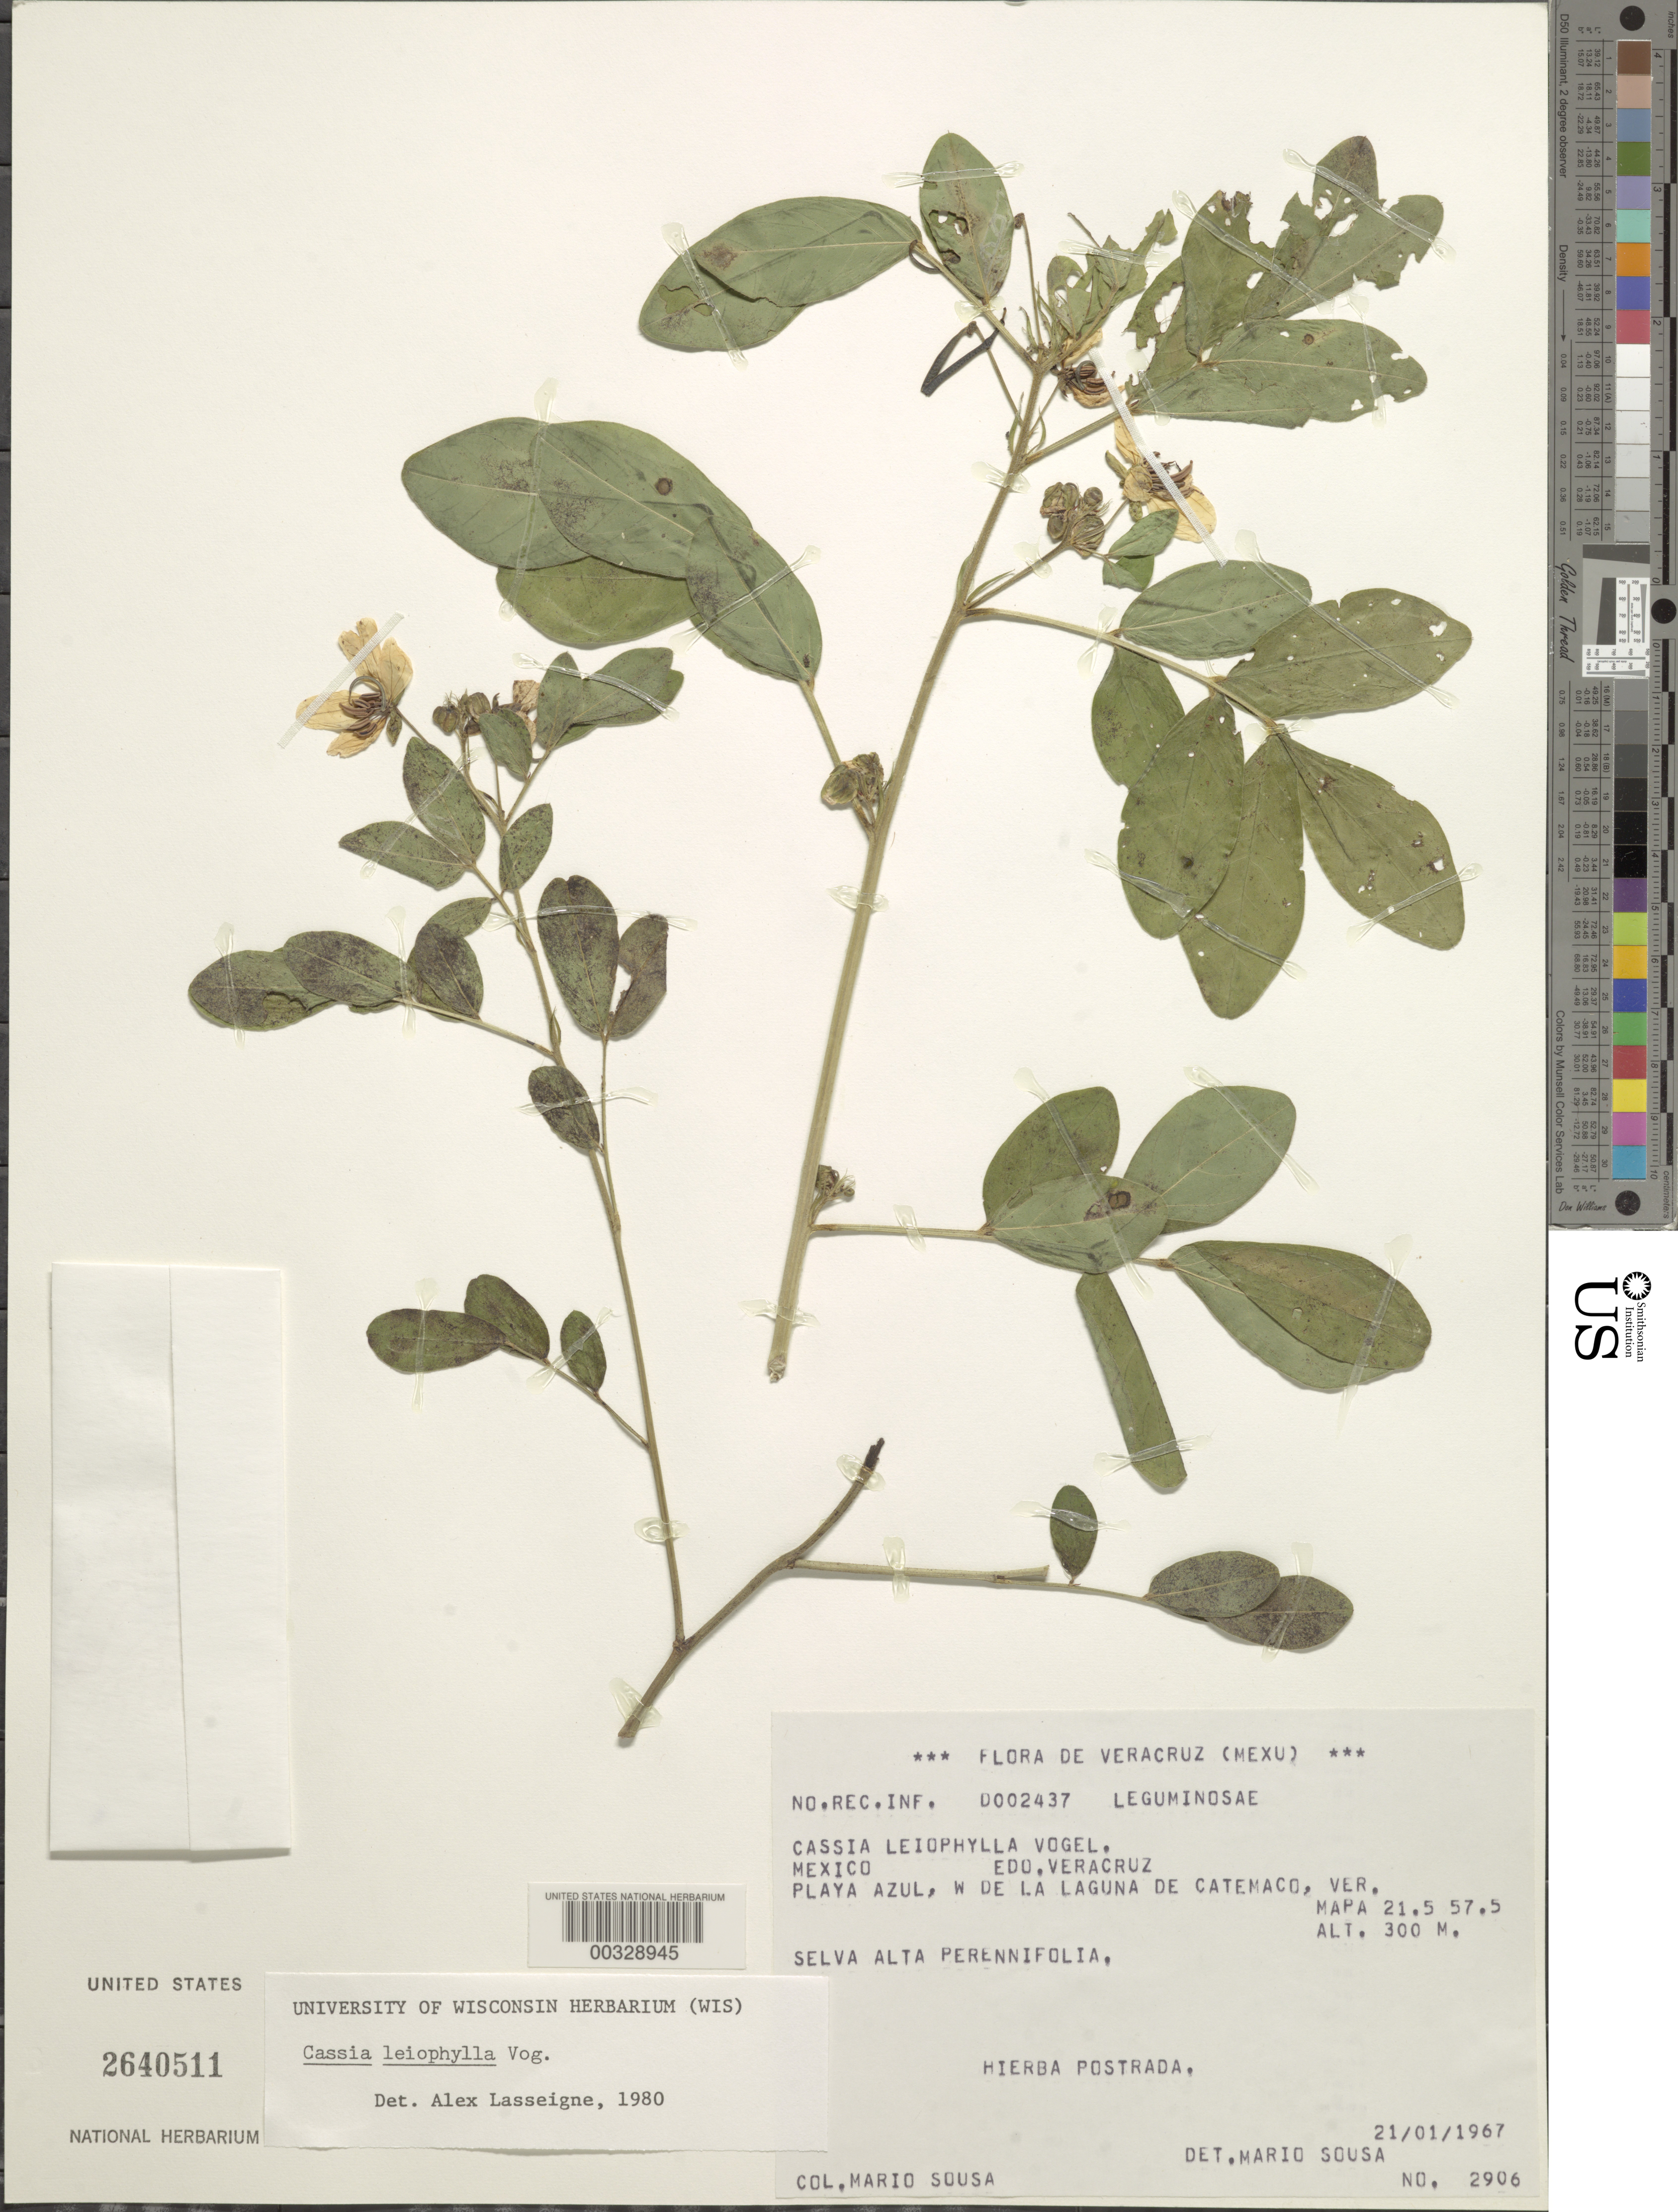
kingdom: Plantae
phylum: Tracheophyta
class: Magnoliopsida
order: Fabales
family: Fabaceae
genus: Senna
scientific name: Senna leiophylla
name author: (Vogel) H.S. Irwin & Barneby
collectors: M. Sousa S.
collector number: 2906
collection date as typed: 21 Jan 1967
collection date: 1967-01-21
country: Mexico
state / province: Veracruz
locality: Playa azul, W of la laguna de catemaco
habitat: Forest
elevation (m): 300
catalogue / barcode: US 2640511